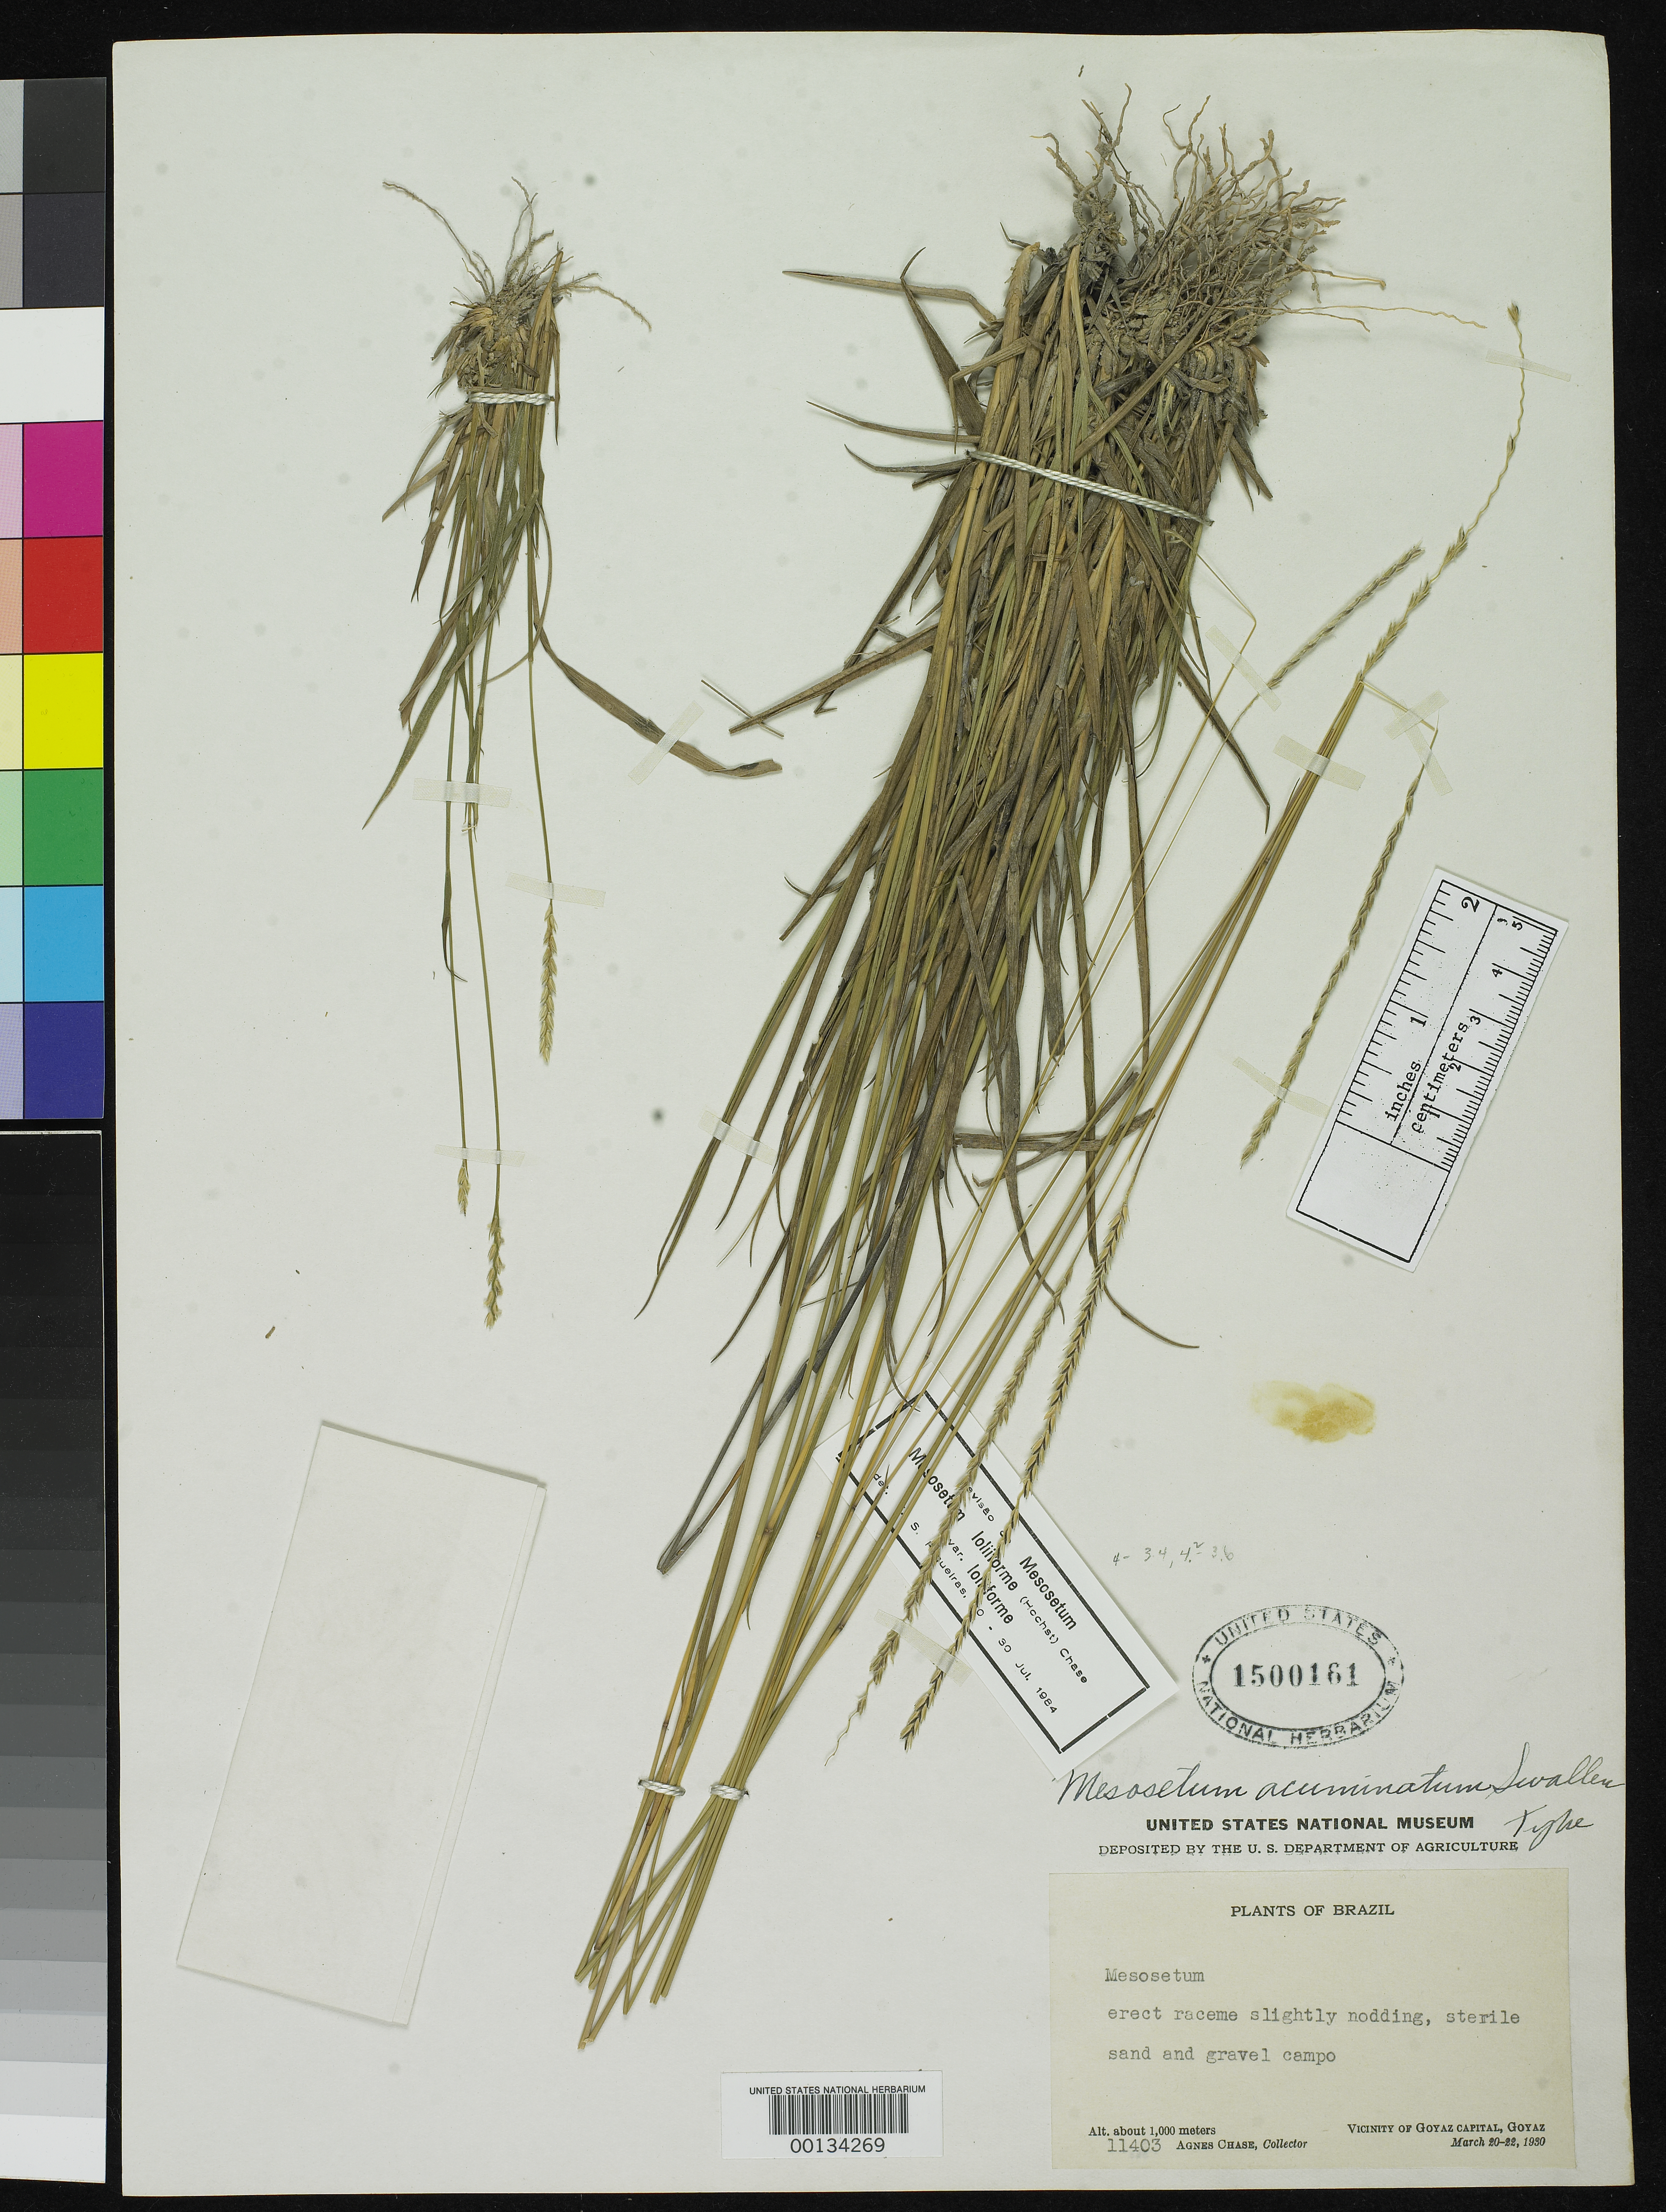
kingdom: Plantae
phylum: Tracheophyta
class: Liliopsida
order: Poales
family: Poaceae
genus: Mesosetum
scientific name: Mesosetum acuminatum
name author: Swallen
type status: Holotype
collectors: A. Chase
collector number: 11403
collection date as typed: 20 Mar 1930 to 22 Mar 1930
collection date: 1930-03-20/1930-03-22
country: Brazil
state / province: Goiás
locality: Vicinity of Goias Capital.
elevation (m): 1000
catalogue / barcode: US 1500161